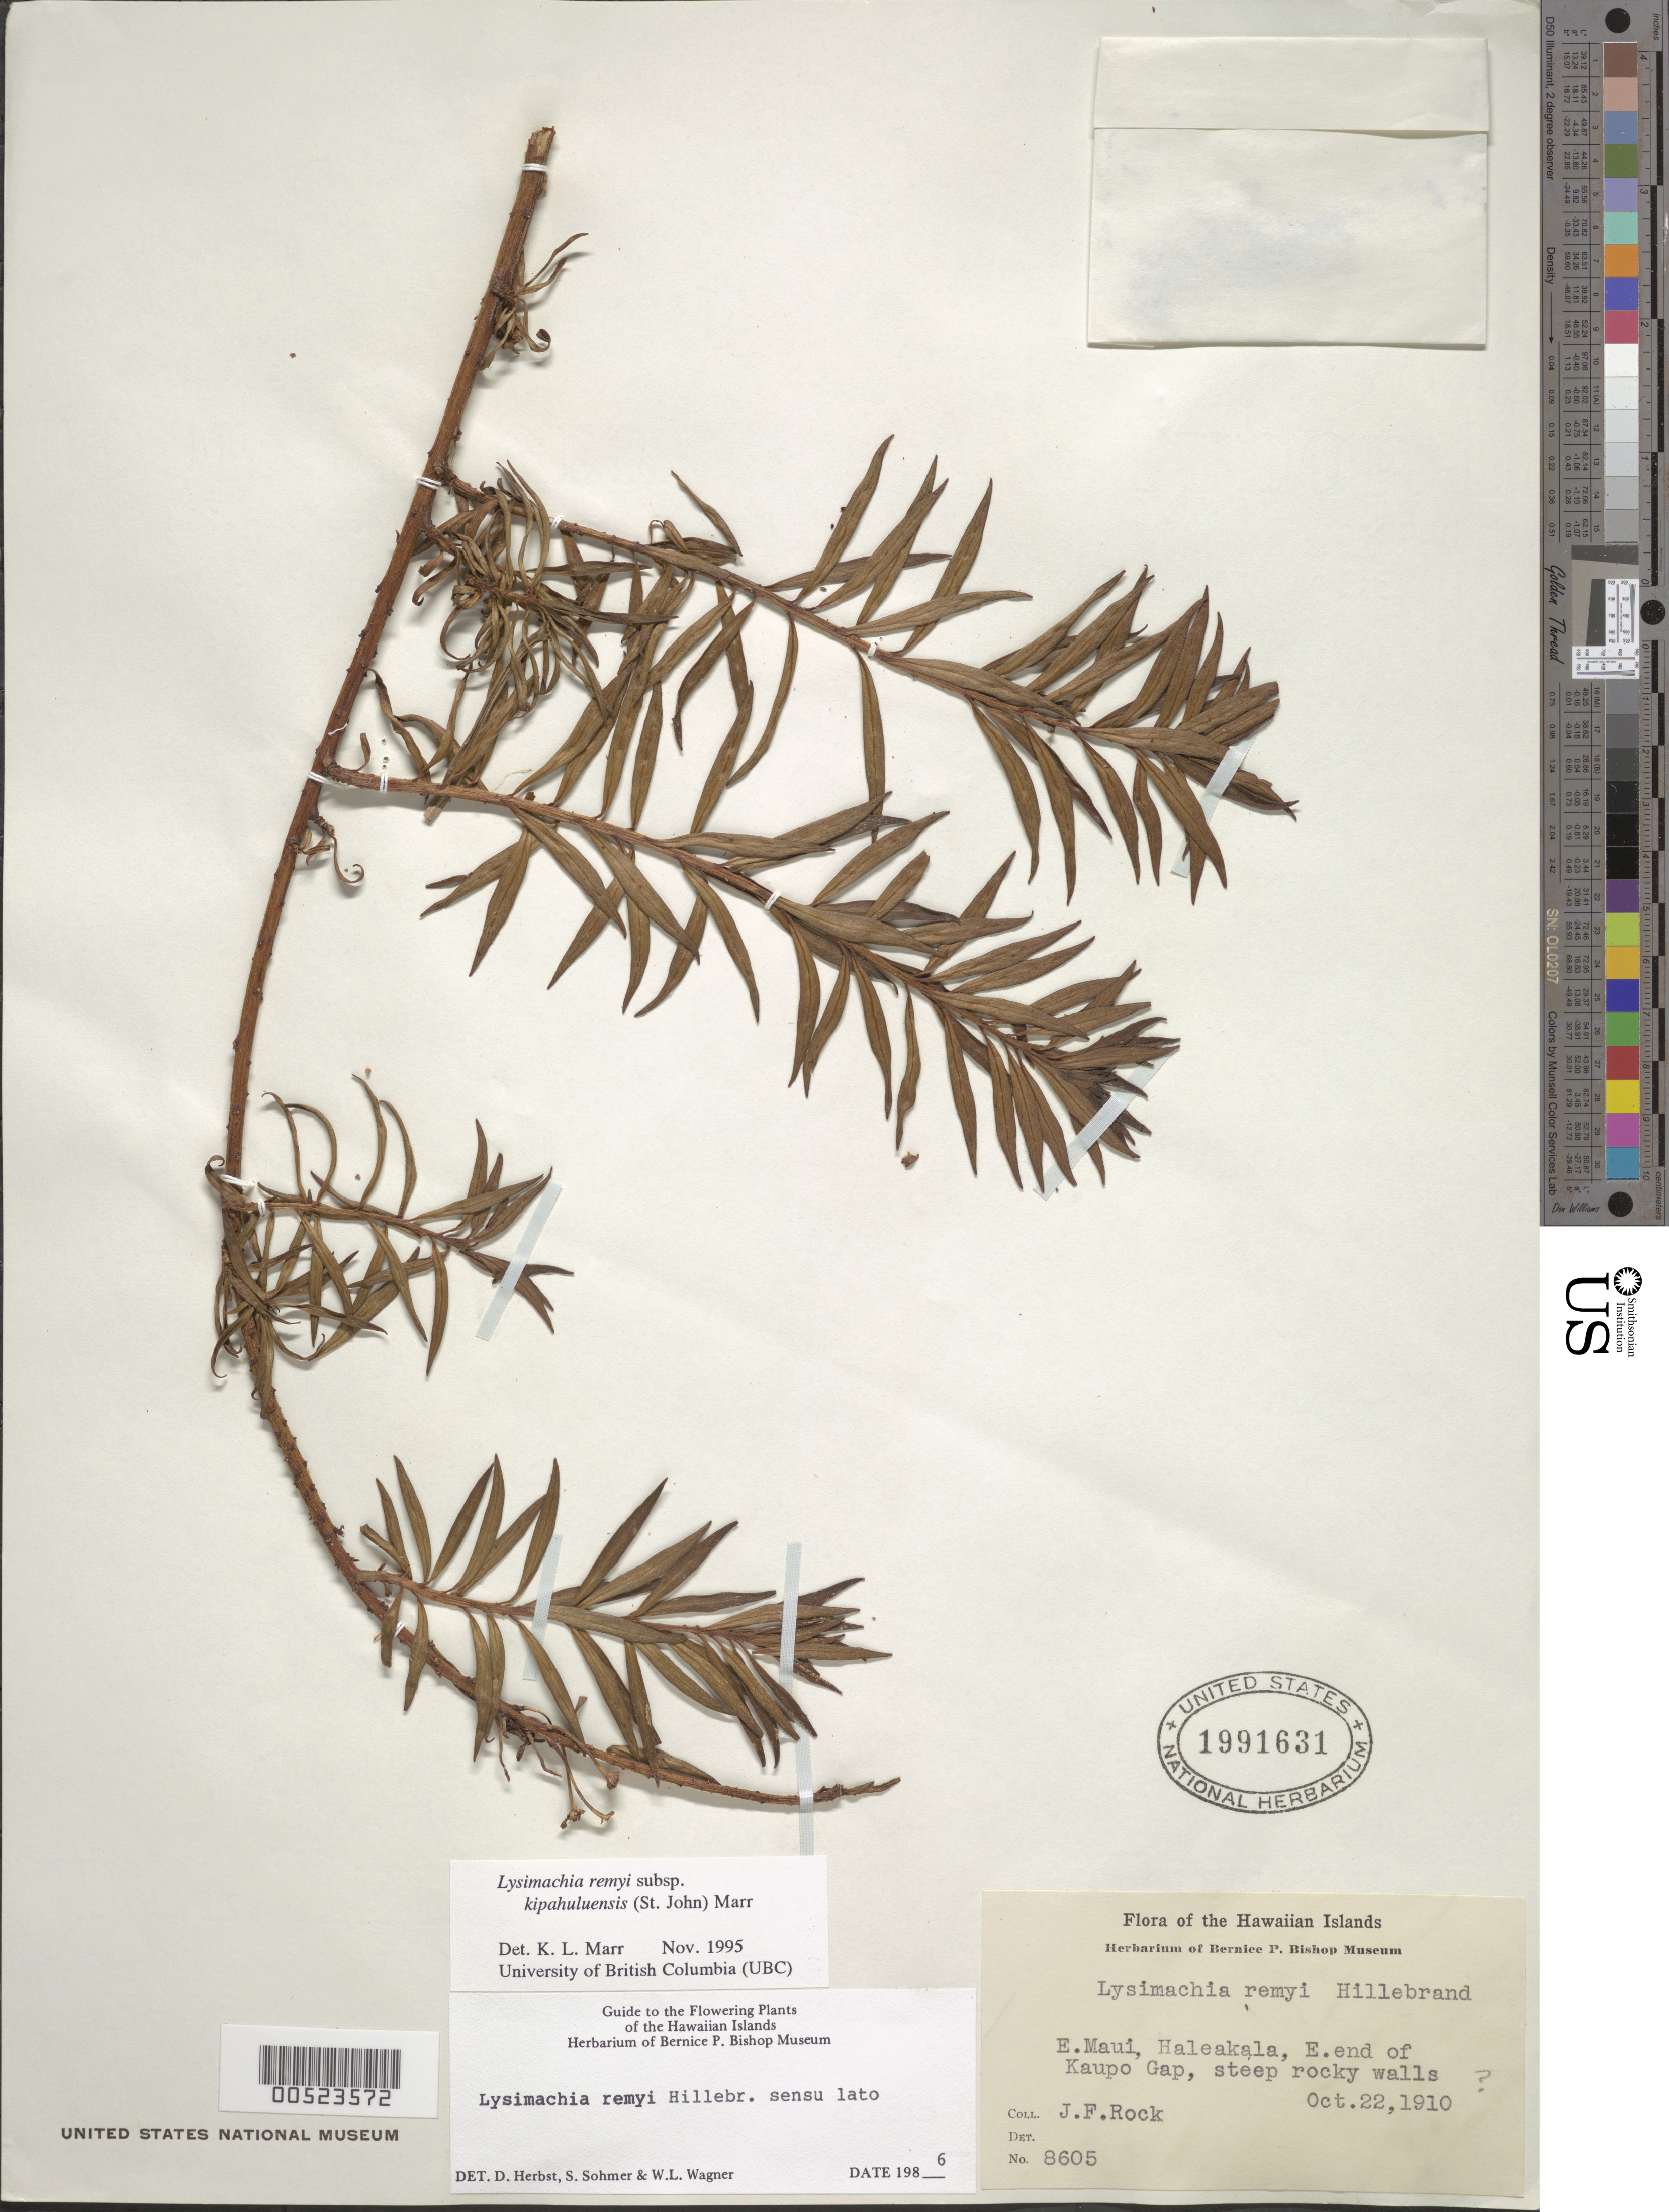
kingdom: Plantae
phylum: Tracheophyta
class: Magnoliopsida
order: Ericales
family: Primulaceae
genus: Lysimachia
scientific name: Lysimachia remyi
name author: Hillebr.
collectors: J. F. Rock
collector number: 8605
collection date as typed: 22 Oct 1910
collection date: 1910-10-22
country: United States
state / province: Hawaii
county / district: Maui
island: Maui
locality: E Maui, Haleakala, E end of Kaupo Gap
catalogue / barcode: US 1991631